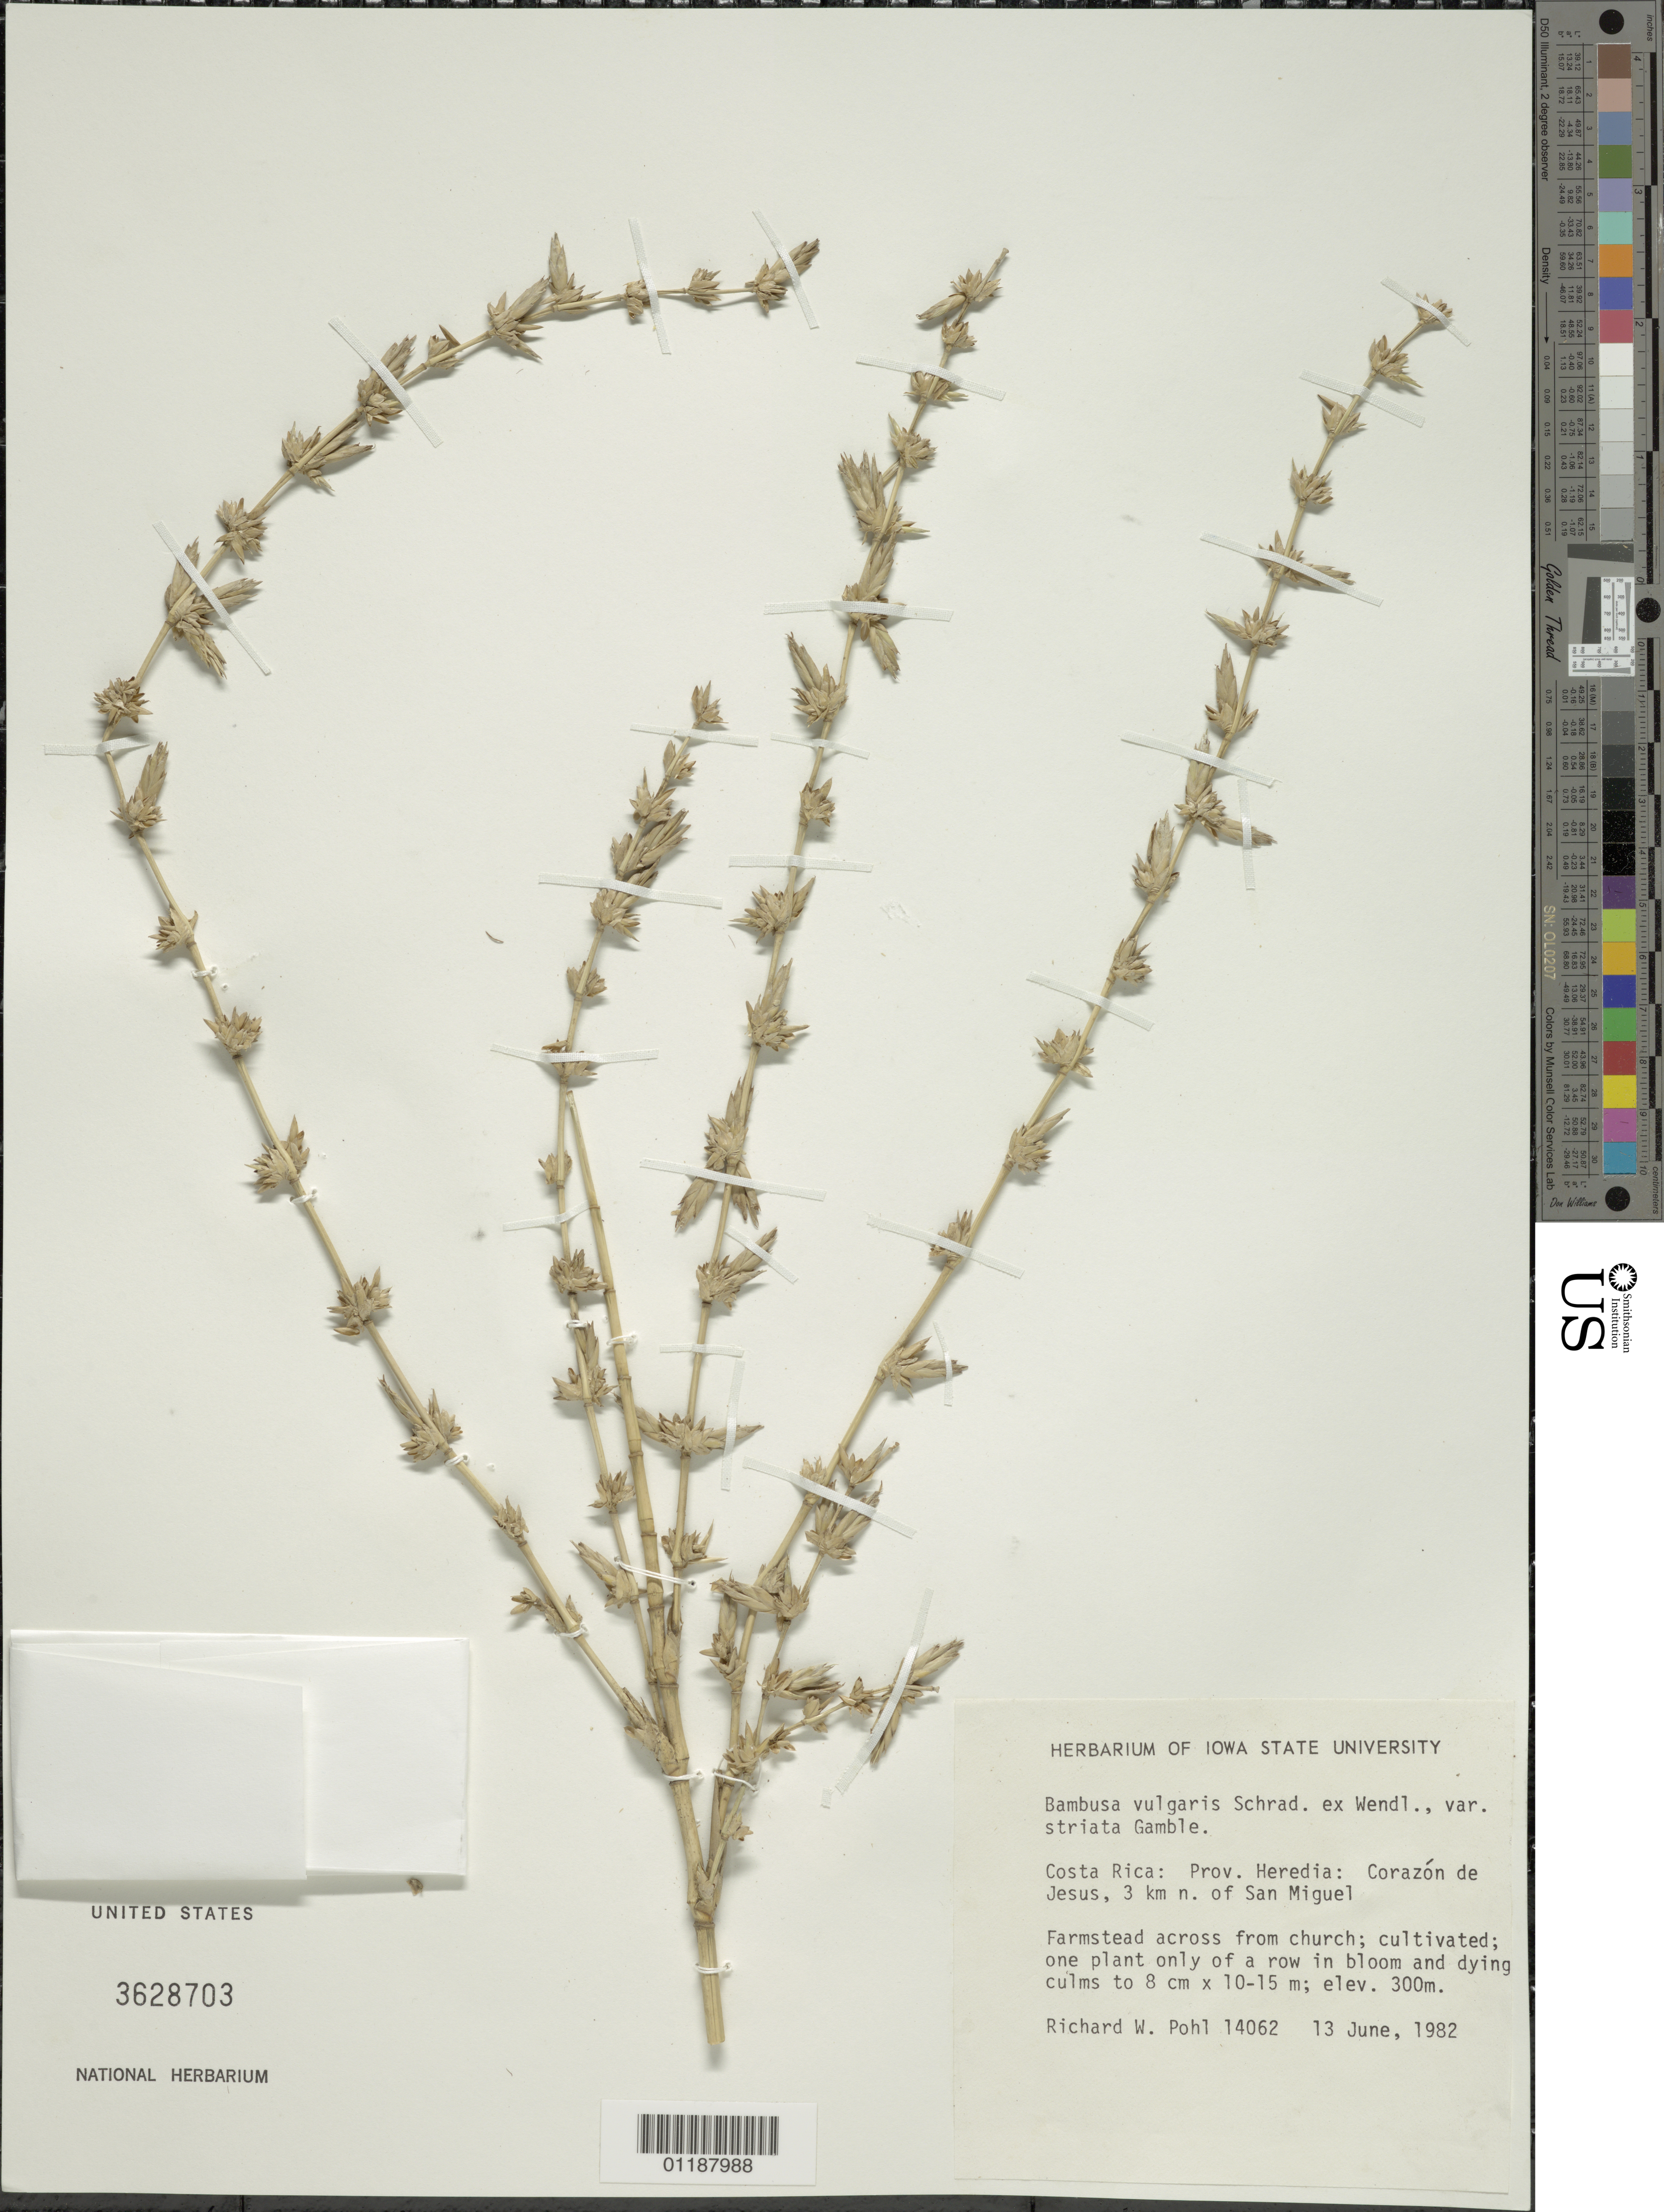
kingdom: Plantae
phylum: Tracheophyta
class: Liliopsida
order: Poales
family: Poaceae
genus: Bambusa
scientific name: Bambusa vulgaris var. striata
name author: (Lodd. ex Lindl.) Gamble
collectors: R. W. Pohl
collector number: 14062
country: Costa Rica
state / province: Heredia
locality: Corazon de Jesus, N of San Miguel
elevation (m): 300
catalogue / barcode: US 3628703